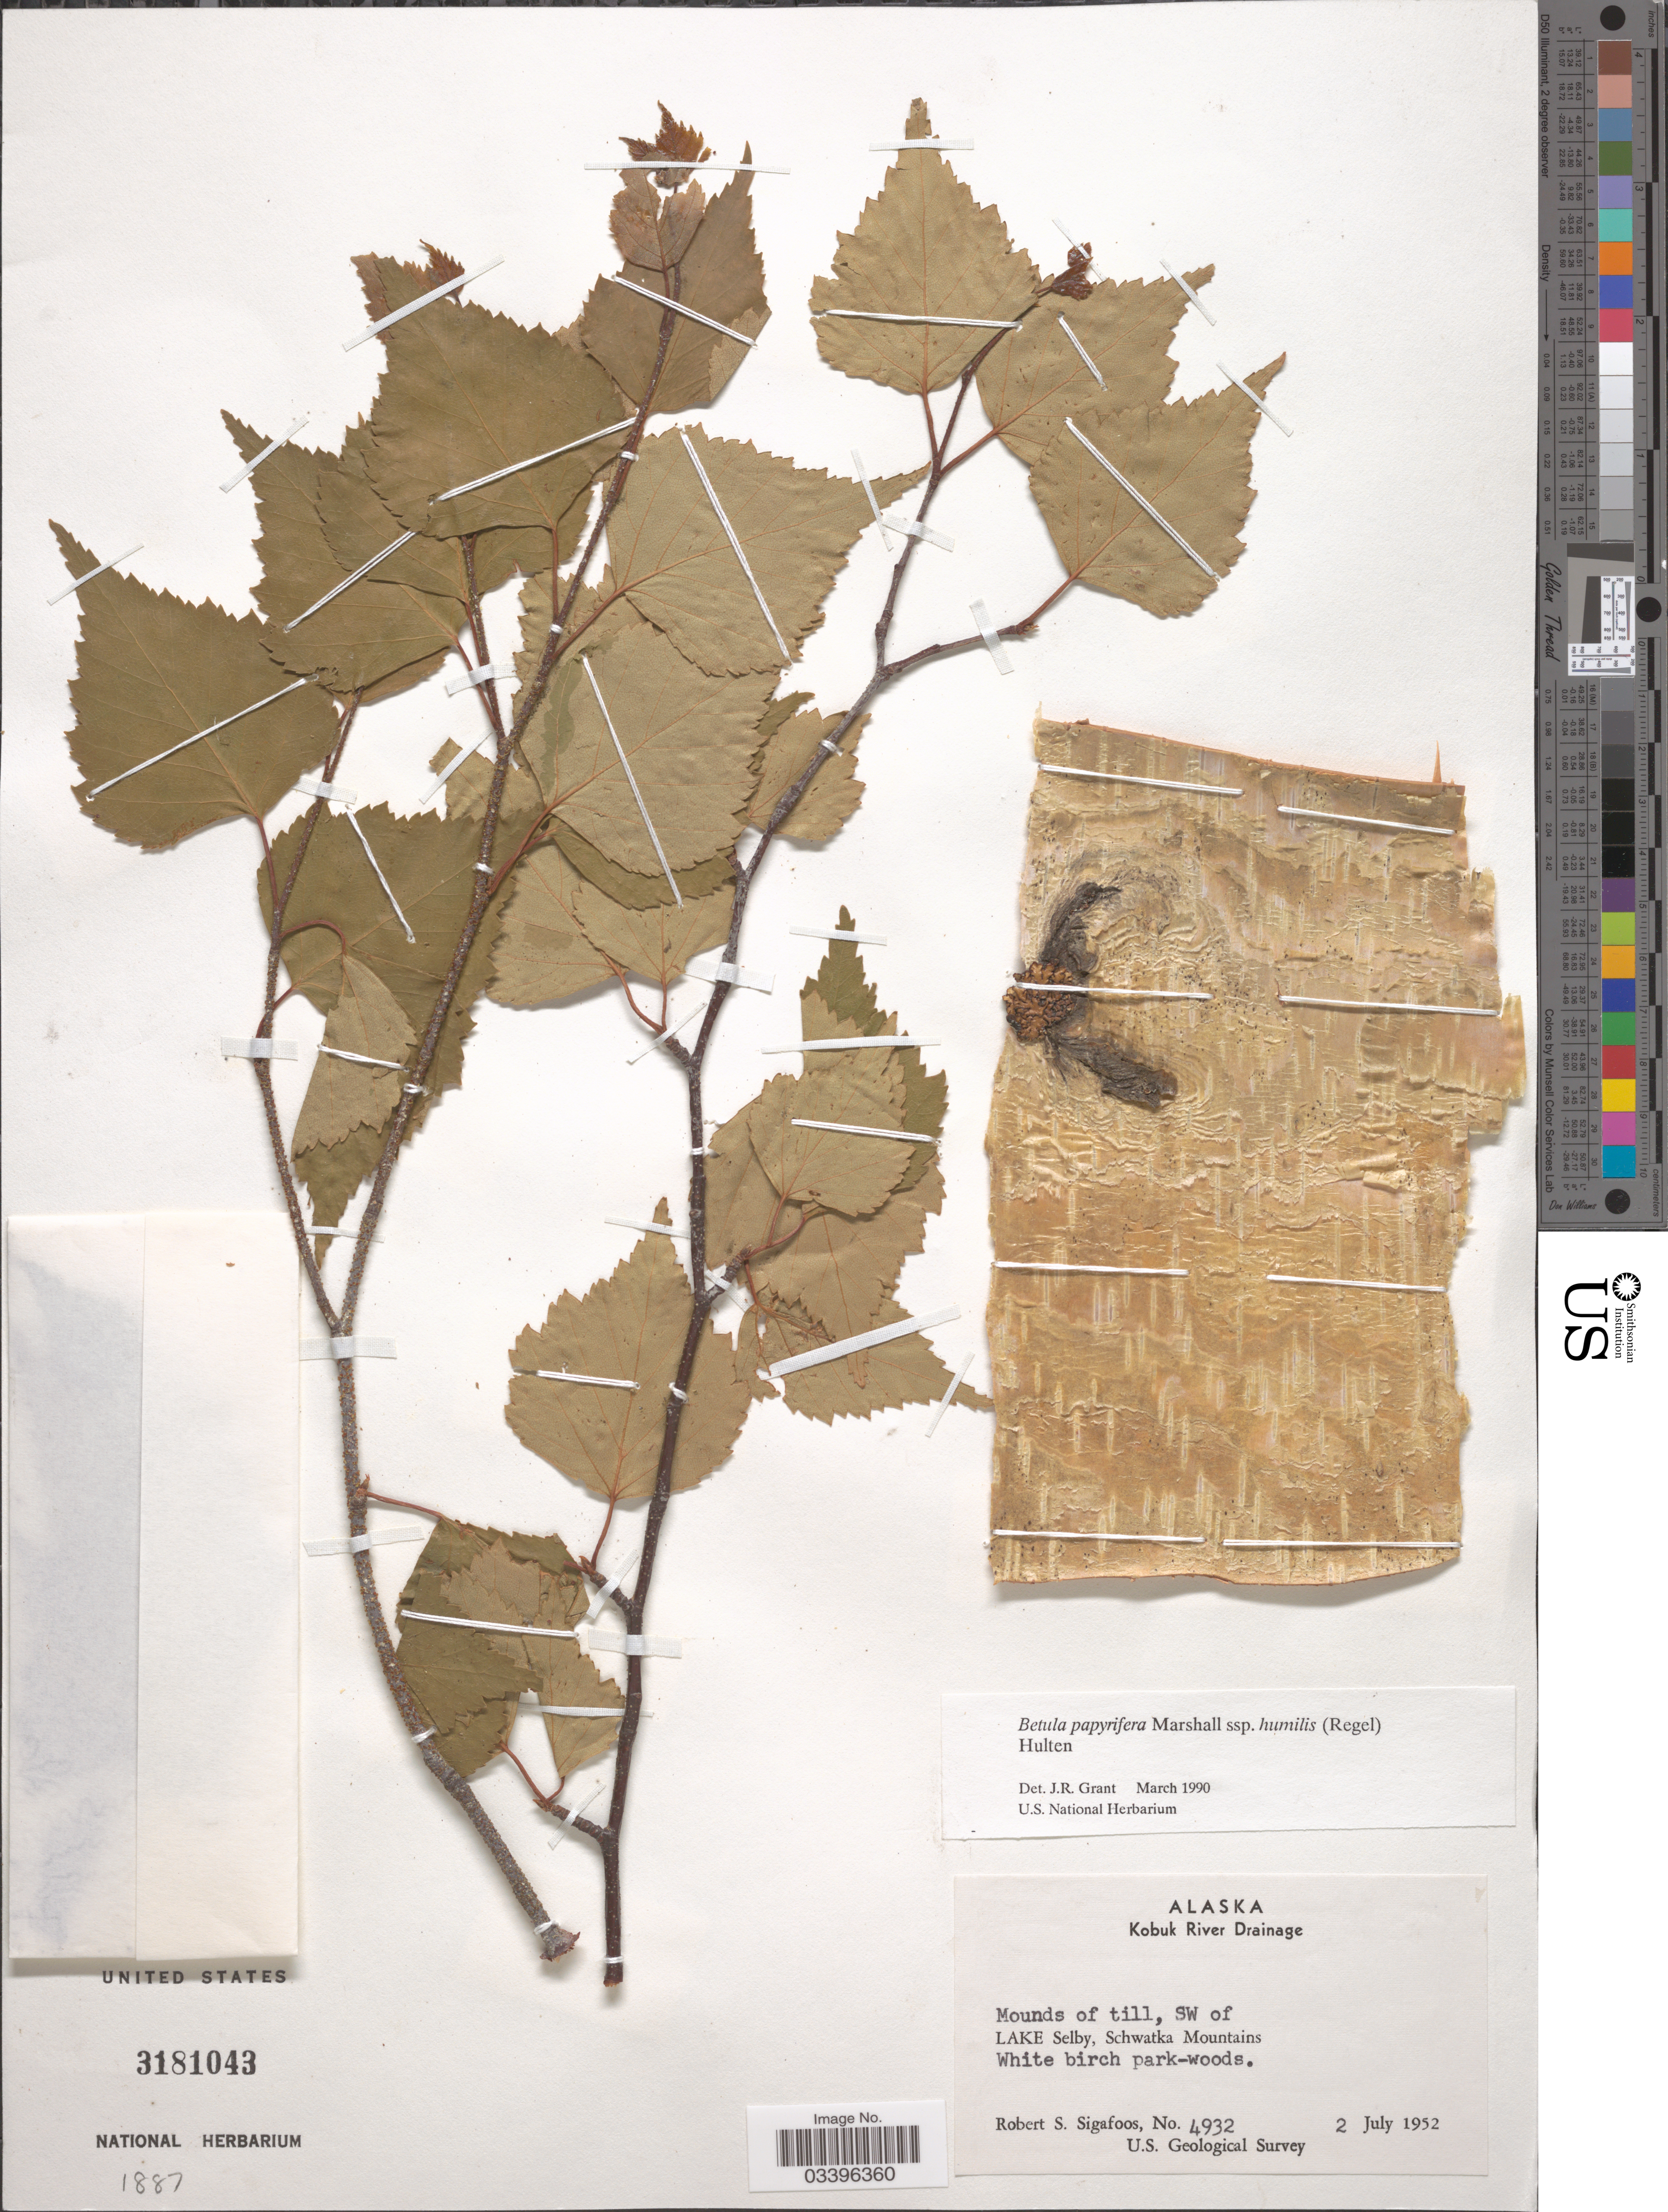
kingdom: Plantae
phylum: Tracheophyta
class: Magnoliopsida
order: Fagales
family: Betulaceae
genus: Betula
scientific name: Betula papyrifera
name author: Marshall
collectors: R. Sigafoos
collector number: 4932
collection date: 1952-07-02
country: United States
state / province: Alaska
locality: Kobuk River Drainage. Mounds of till, SW of Lake Selby, Schwatka Mountains.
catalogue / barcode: US 3181043